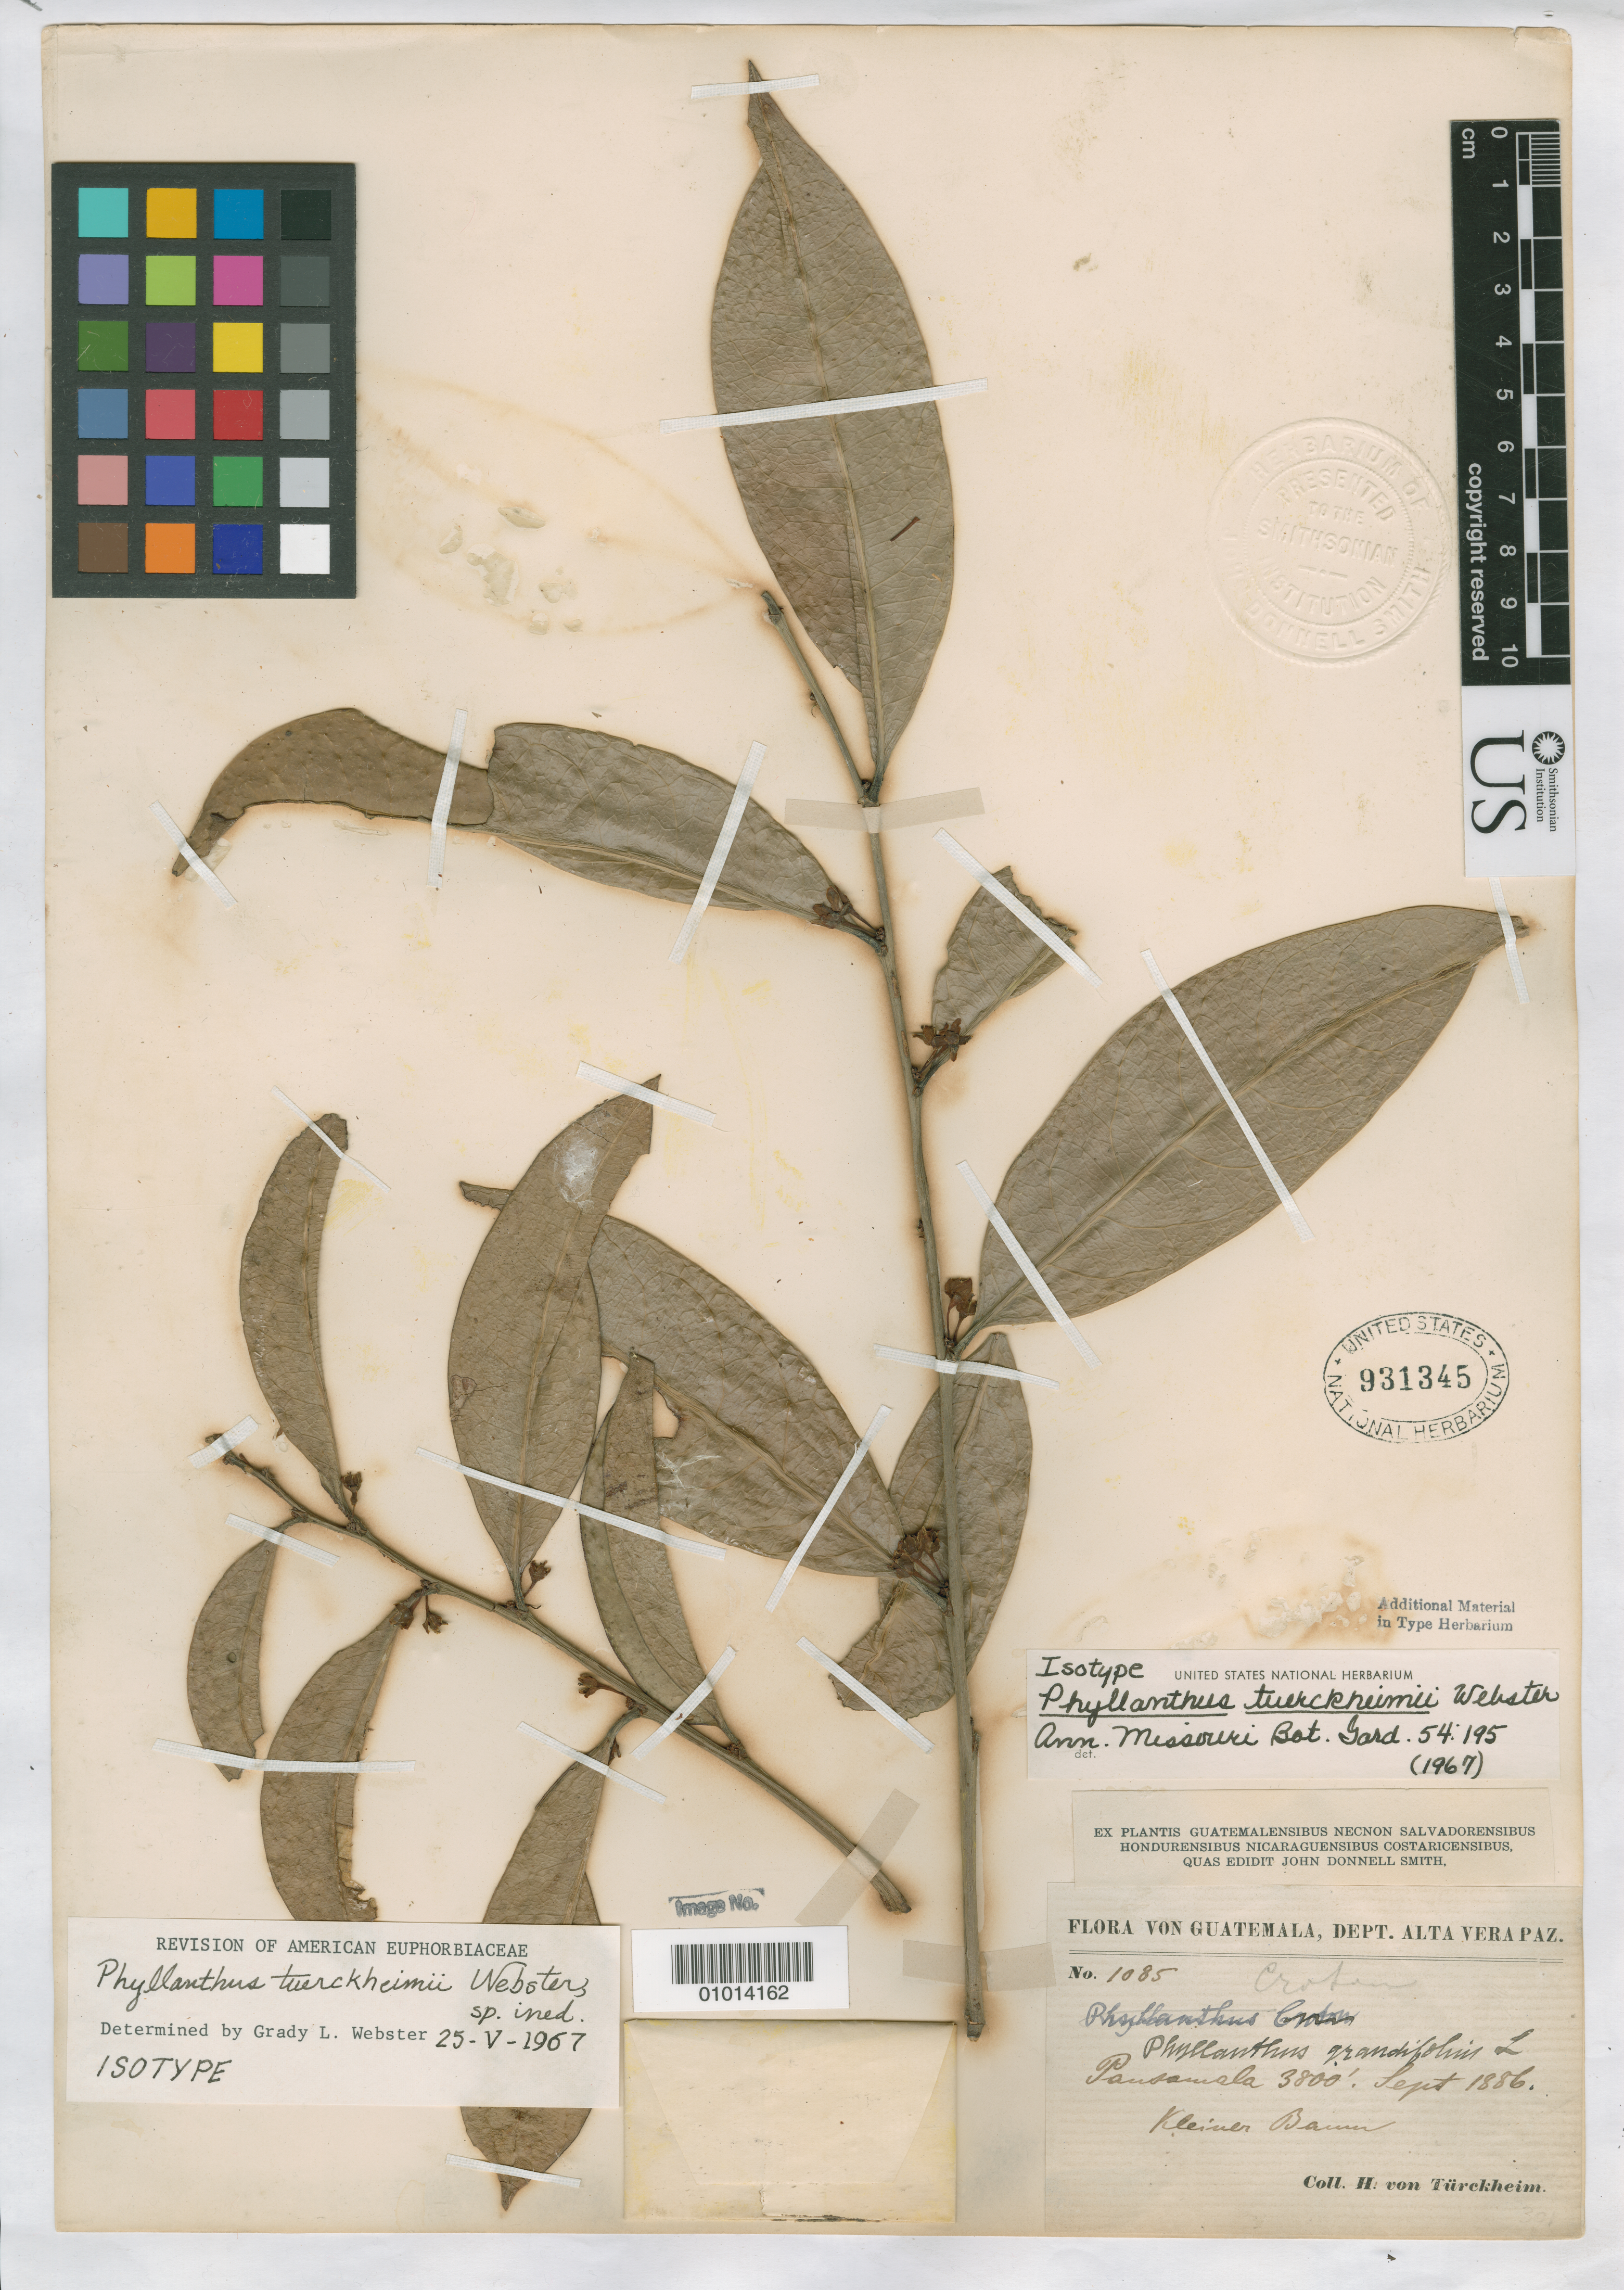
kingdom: Plantae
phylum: Tracheophyta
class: Magnoliopsida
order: Malpighiales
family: Phyllanthaceae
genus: Phyllanthus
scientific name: Phyllanthus tuerckheimii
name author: G.L. Webster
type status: Isotype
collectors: H. von Türckheim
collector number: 1085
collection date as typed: Sep 1886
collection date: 1886-09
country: Guatemala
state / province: Alta Verapaz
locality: Pansamala.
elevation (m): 1158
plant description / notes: Specimen ex John Donnell Smith herbarium.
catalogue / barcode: US 931345